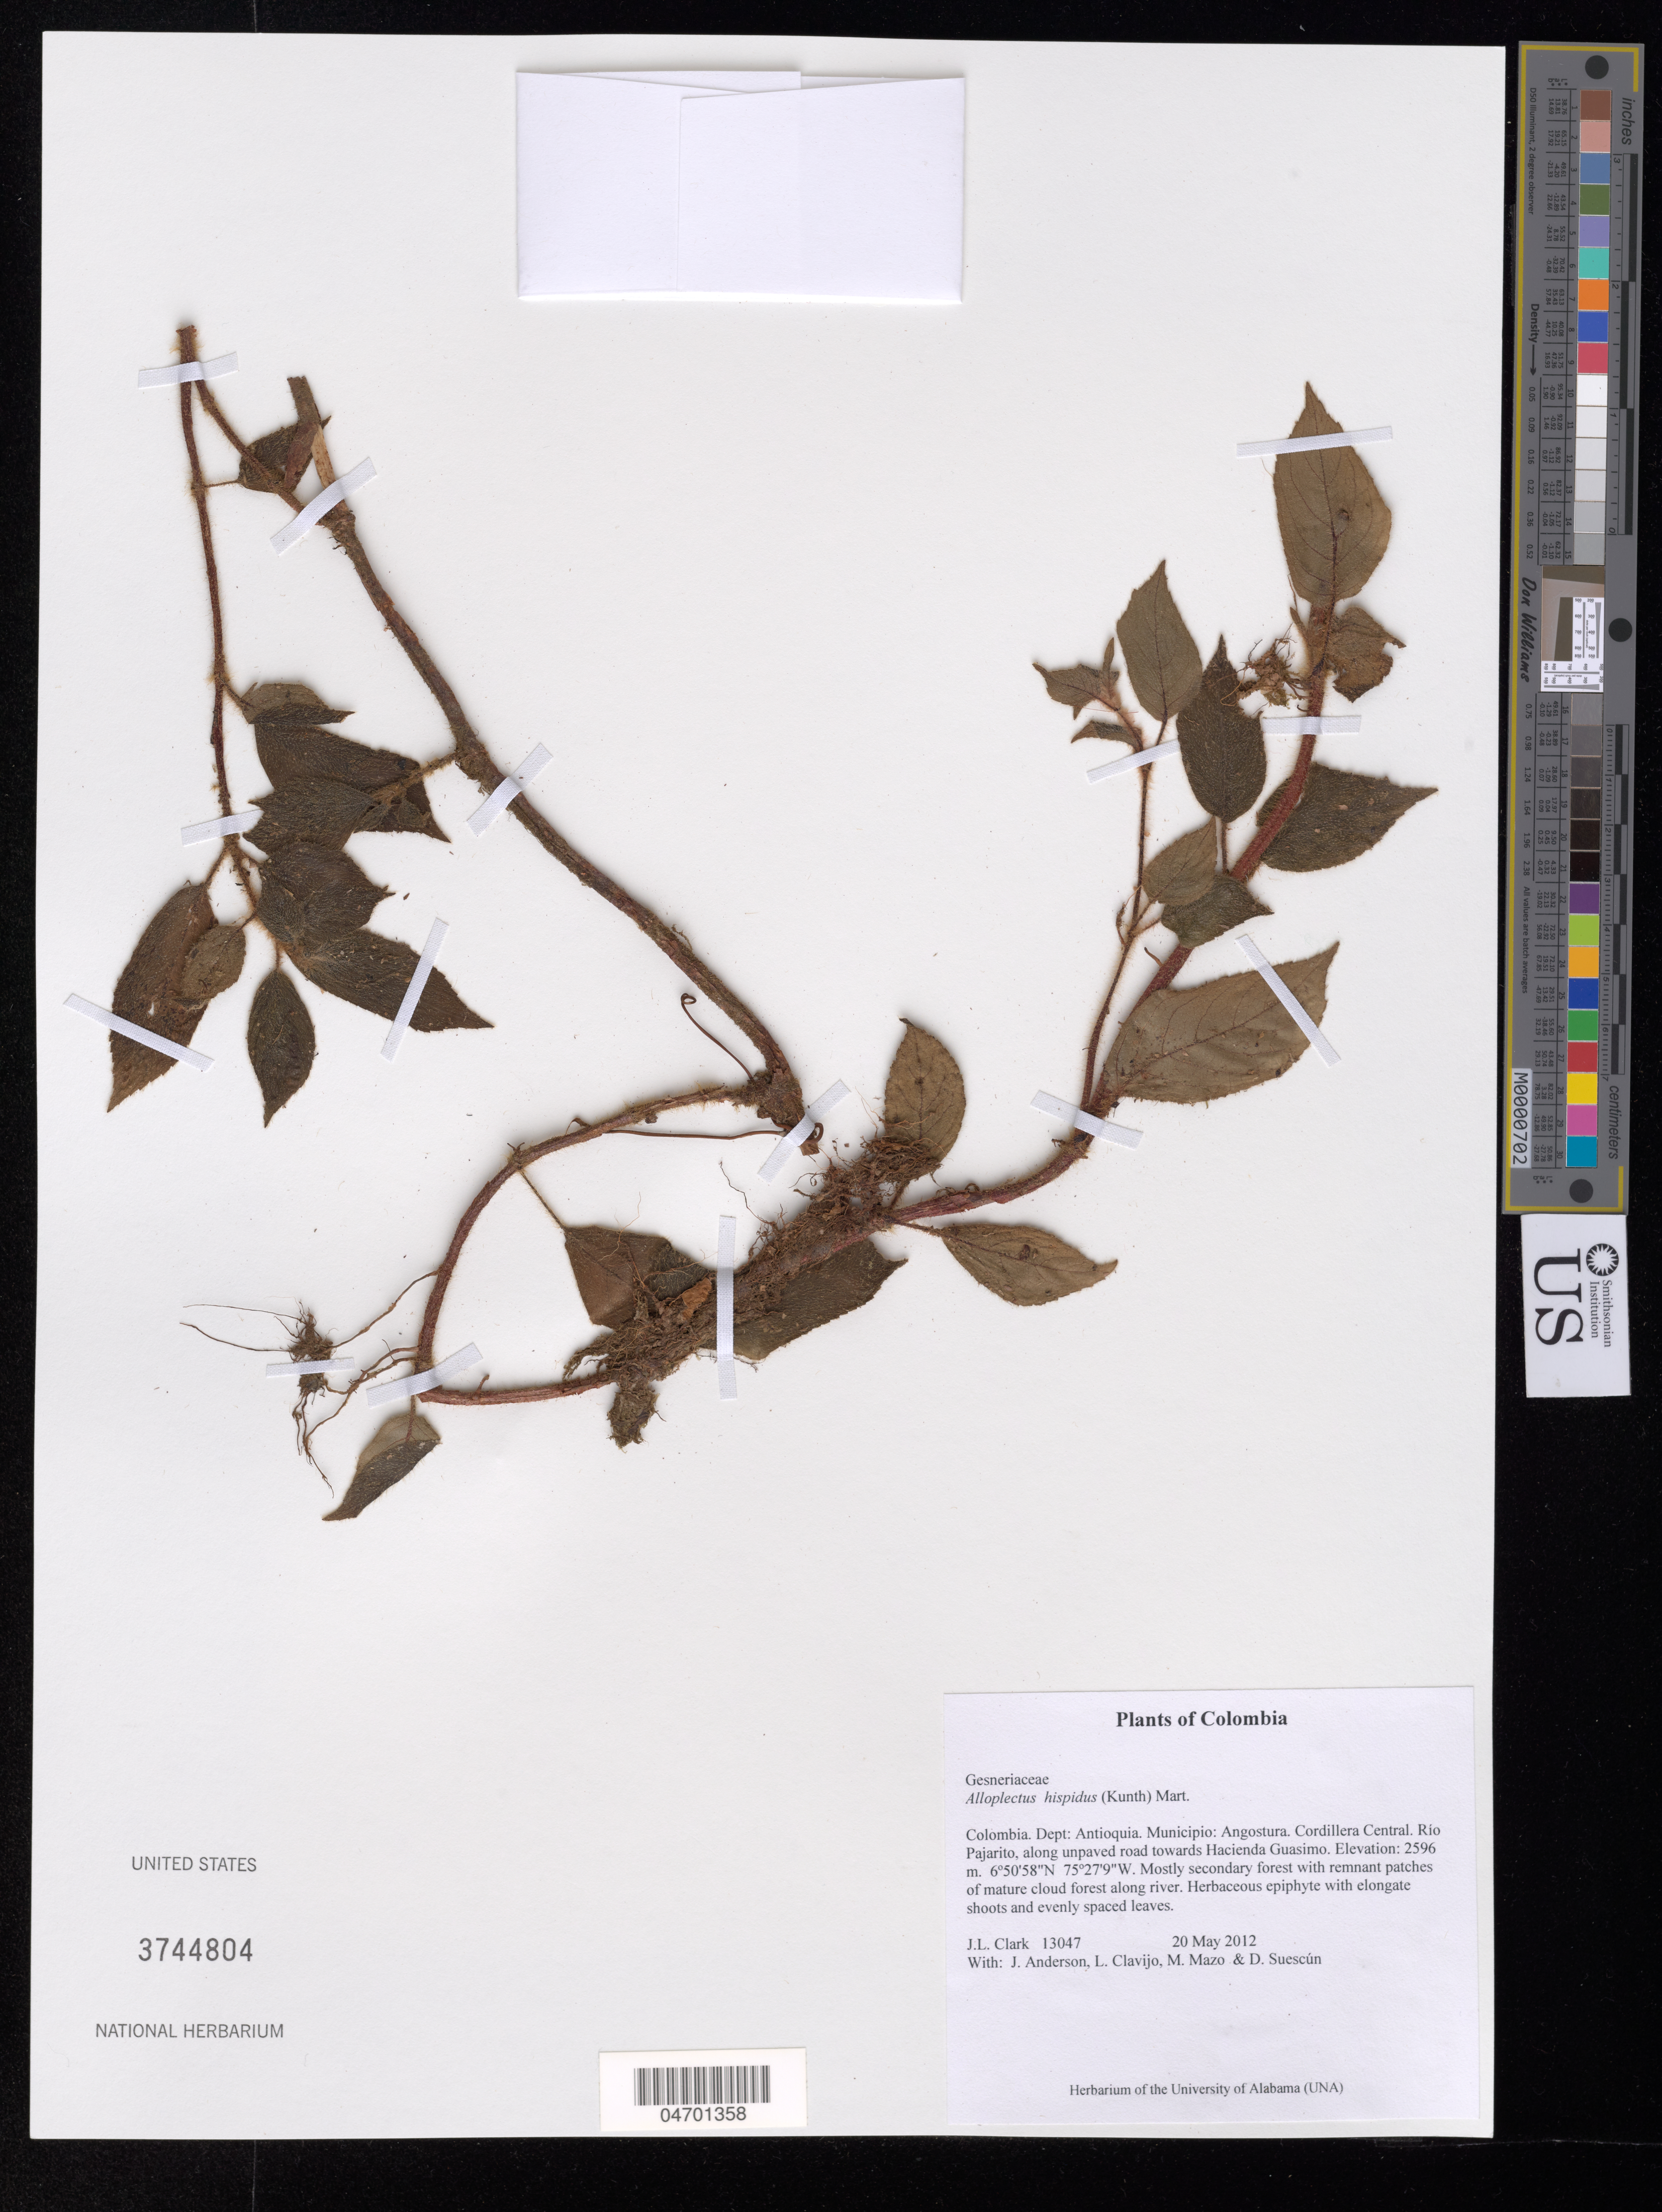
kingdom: Plantae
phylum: Tracheophyta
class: Magnoliopsida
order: Lamiales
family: Gesneriaceae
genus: Alloplectus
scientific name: Alloplectus hispidus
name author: (Kunth) Mart.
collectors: J. L. Clark, J. Anderson, L. Clavijo & M. Mazo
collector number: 13047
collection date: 2012-05-20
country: Colombia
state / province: Antioquia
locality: Dept: Antioquia. Municipio: Angostura. Cordillera Central. Río Pajarito, along unpaved road towards Hacienda Guasimo.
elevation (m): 2596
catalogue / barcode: US 3744804